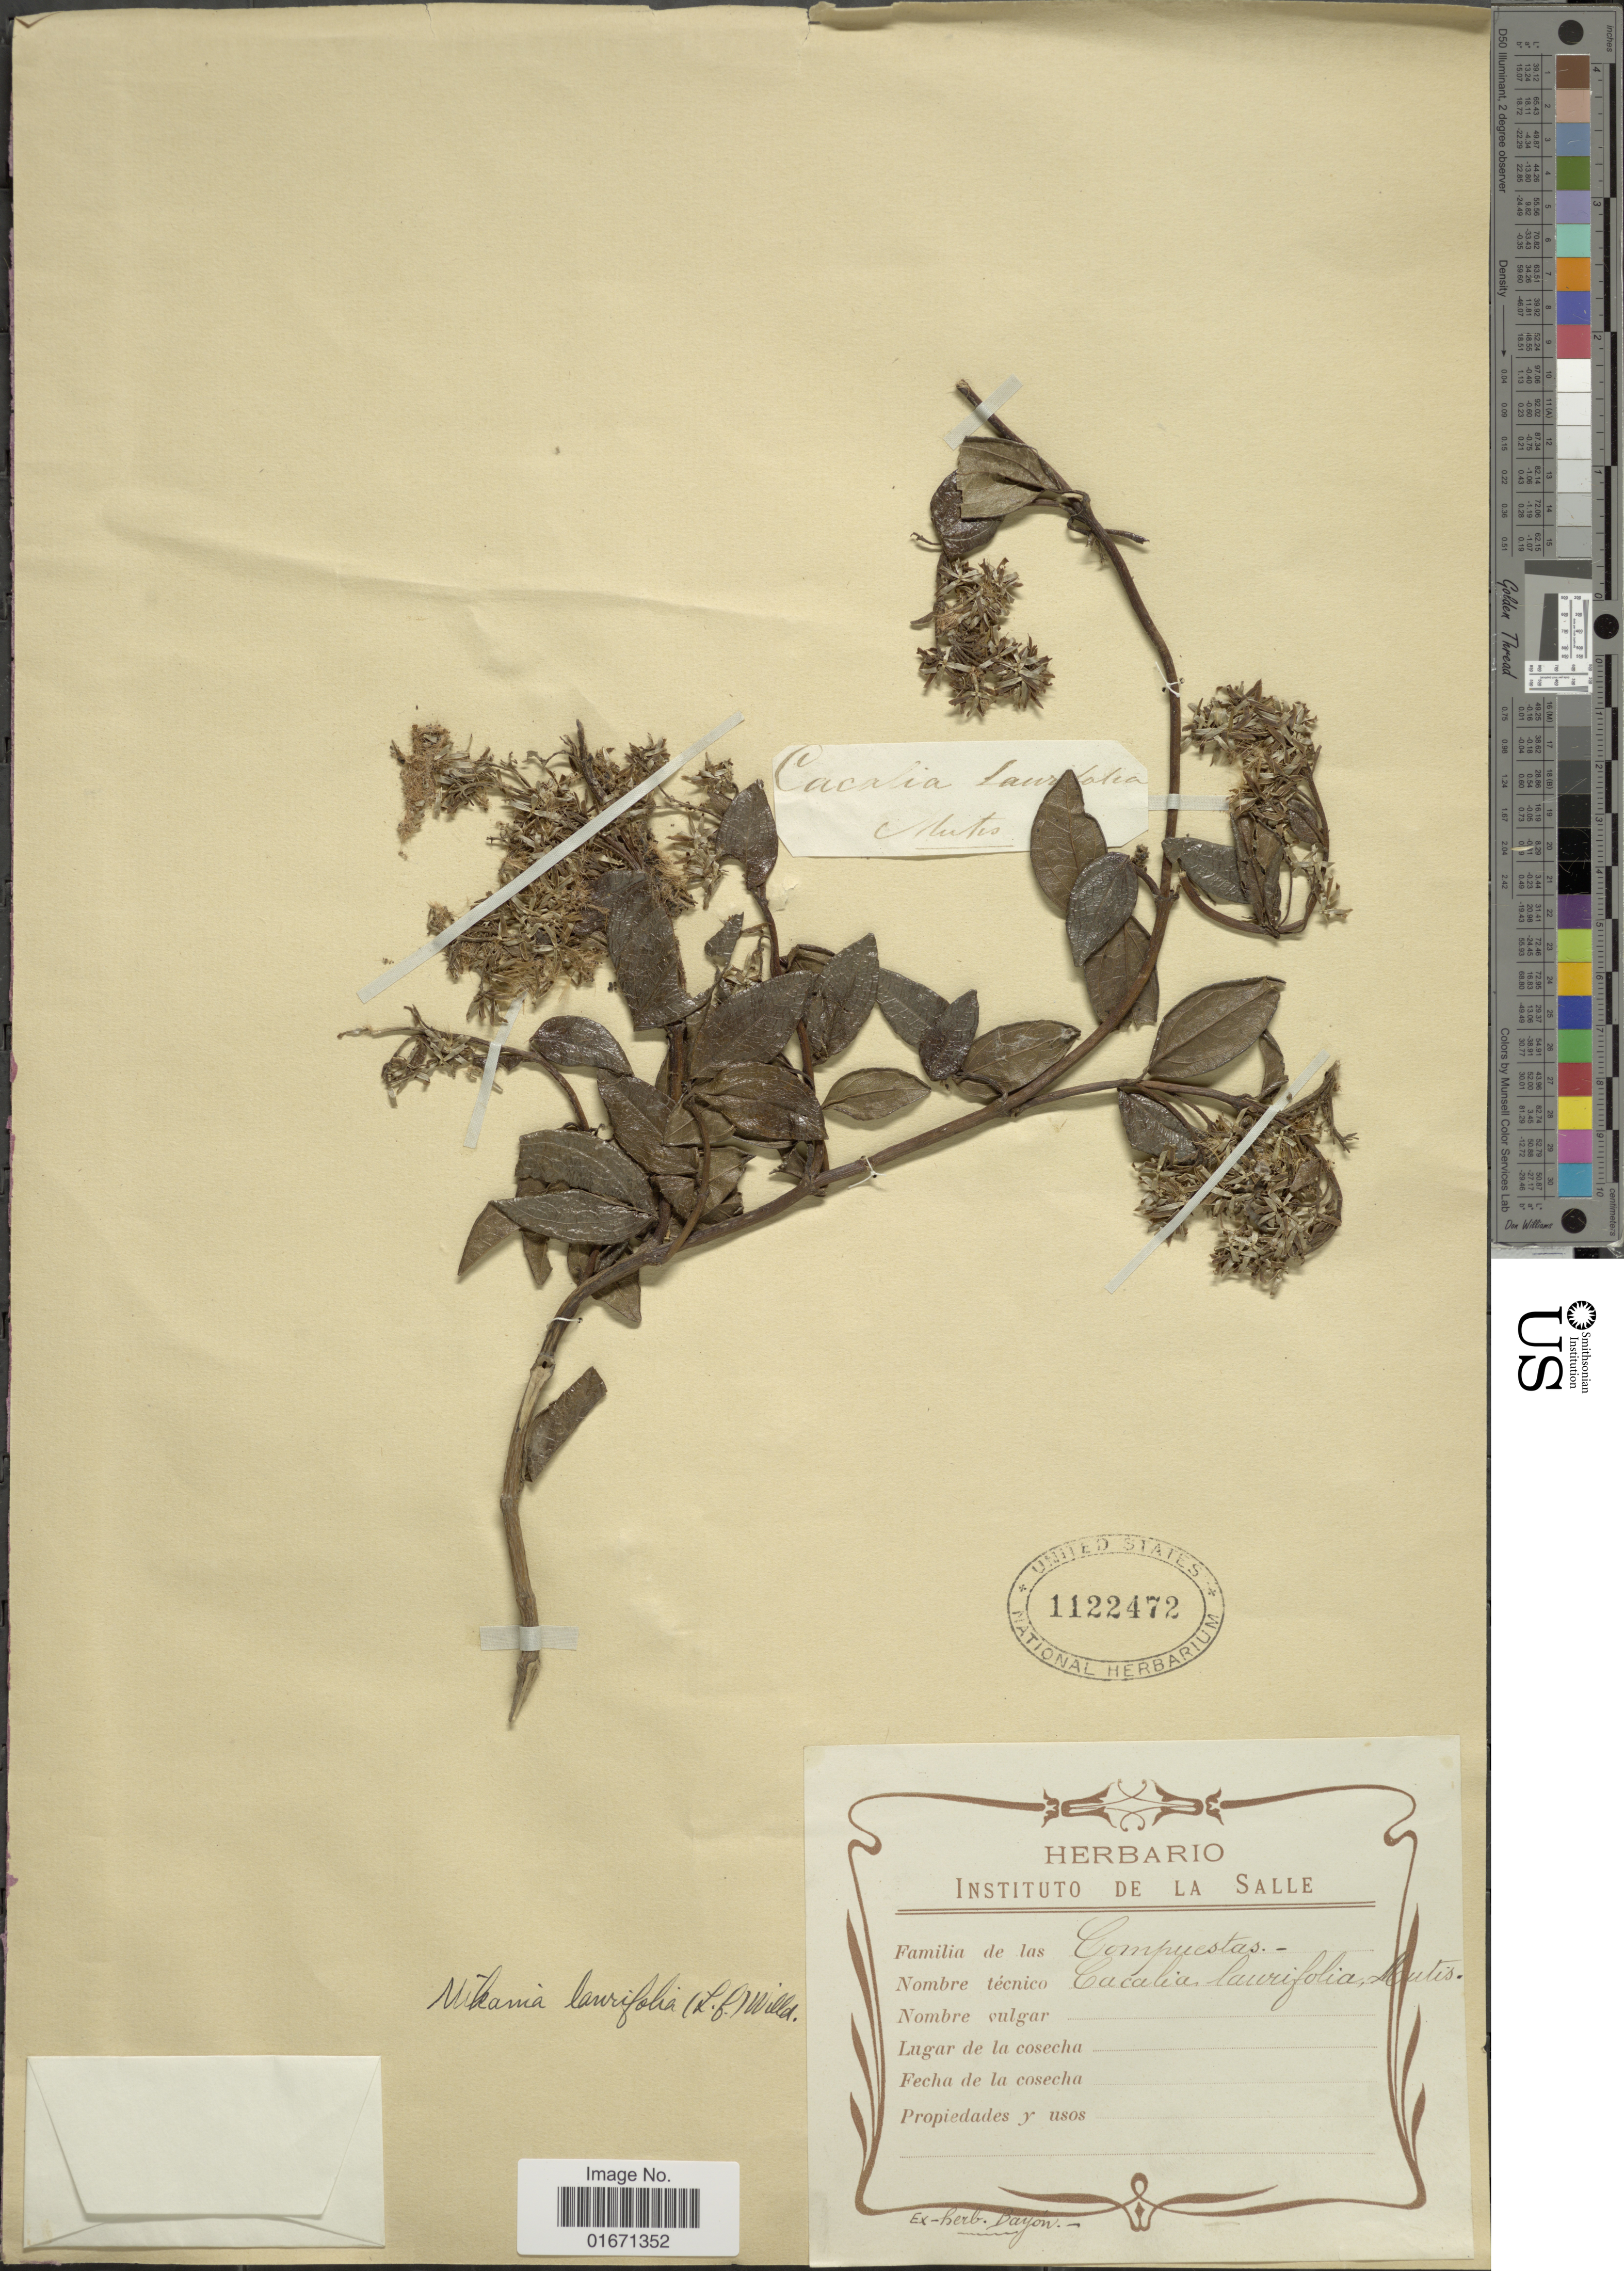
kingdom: Plantae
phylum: Tracheophyta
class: Magnoliopsida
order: Asterales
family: Asteraceae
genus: Mikania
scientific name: Mikania laurifolia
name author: (L. f.) Willd.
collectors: E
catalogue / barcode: US 1122472